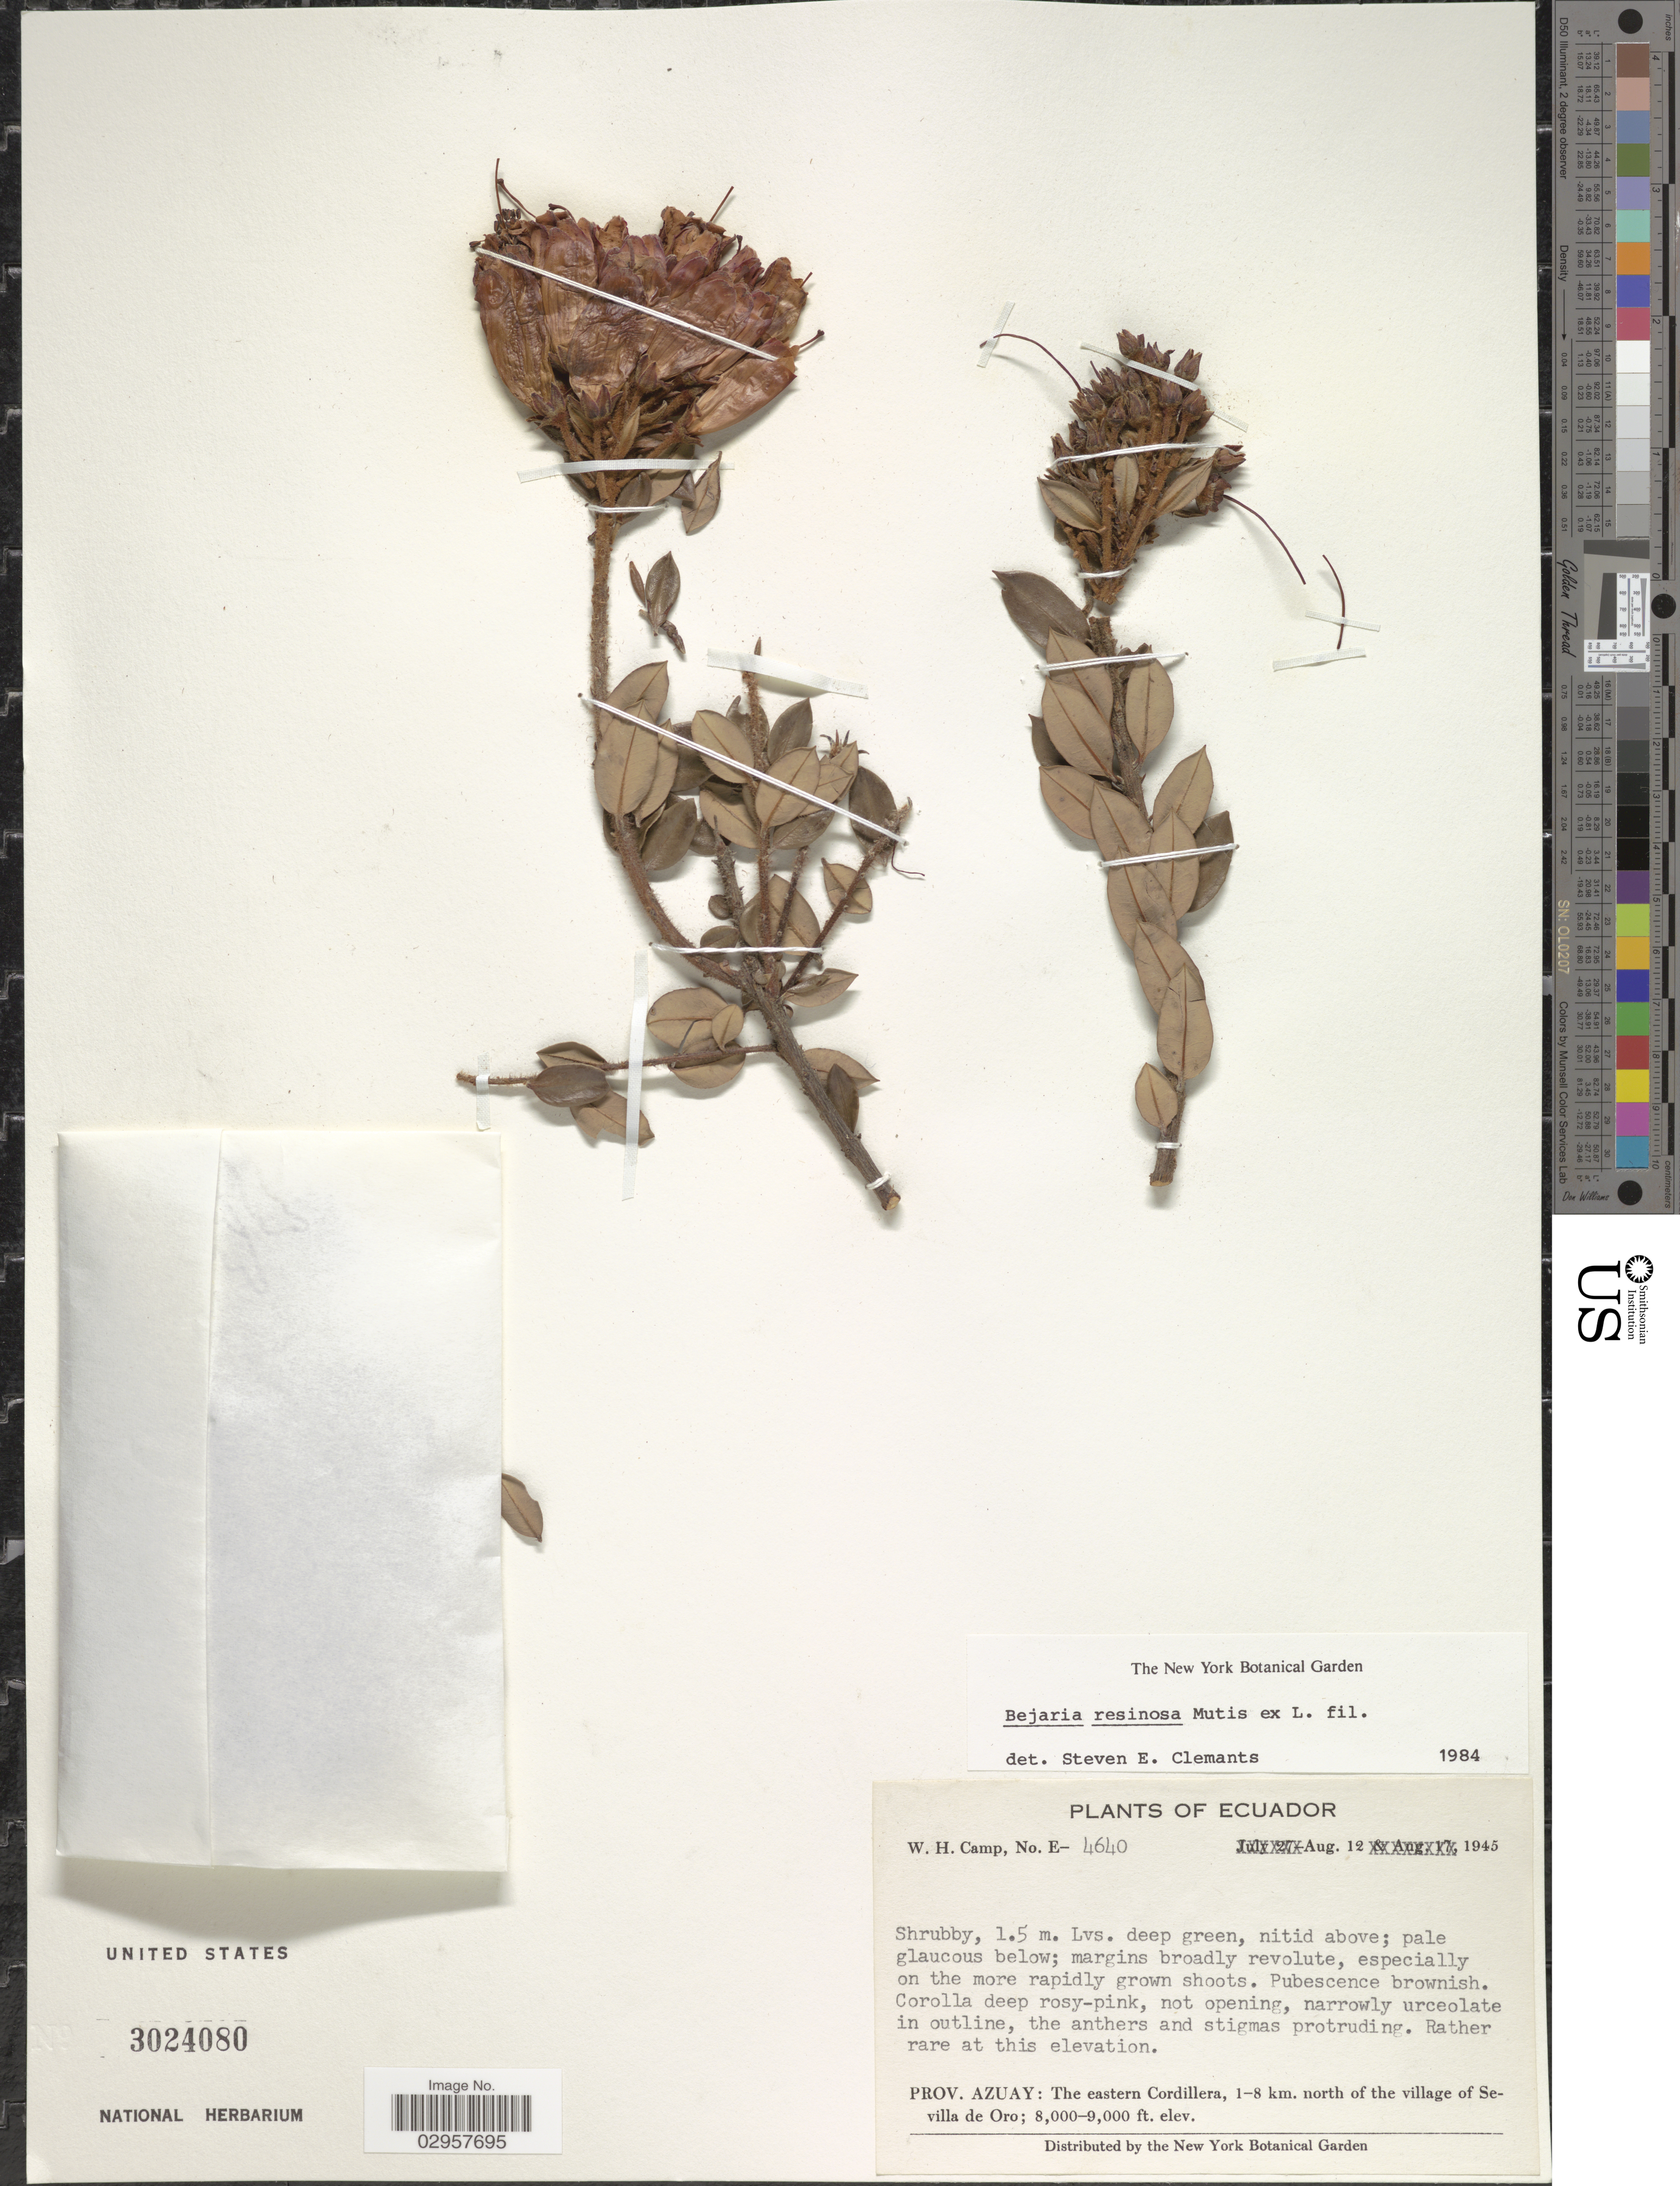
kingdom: Plantae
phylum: Tracheophyta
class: Magnoliopsida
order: Ericales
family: Ericaceae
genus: Befaria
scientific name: Befaria resinosa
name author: Mutis ex L. f.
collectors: W. H. Camp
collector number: E-4640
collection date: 1945-08-12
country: Ecuador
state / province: Azuay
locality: The eastern Cordillera, 1-8 km. north of the village of Sevilla de Oro.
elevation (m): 2438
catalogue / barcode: US 3024080